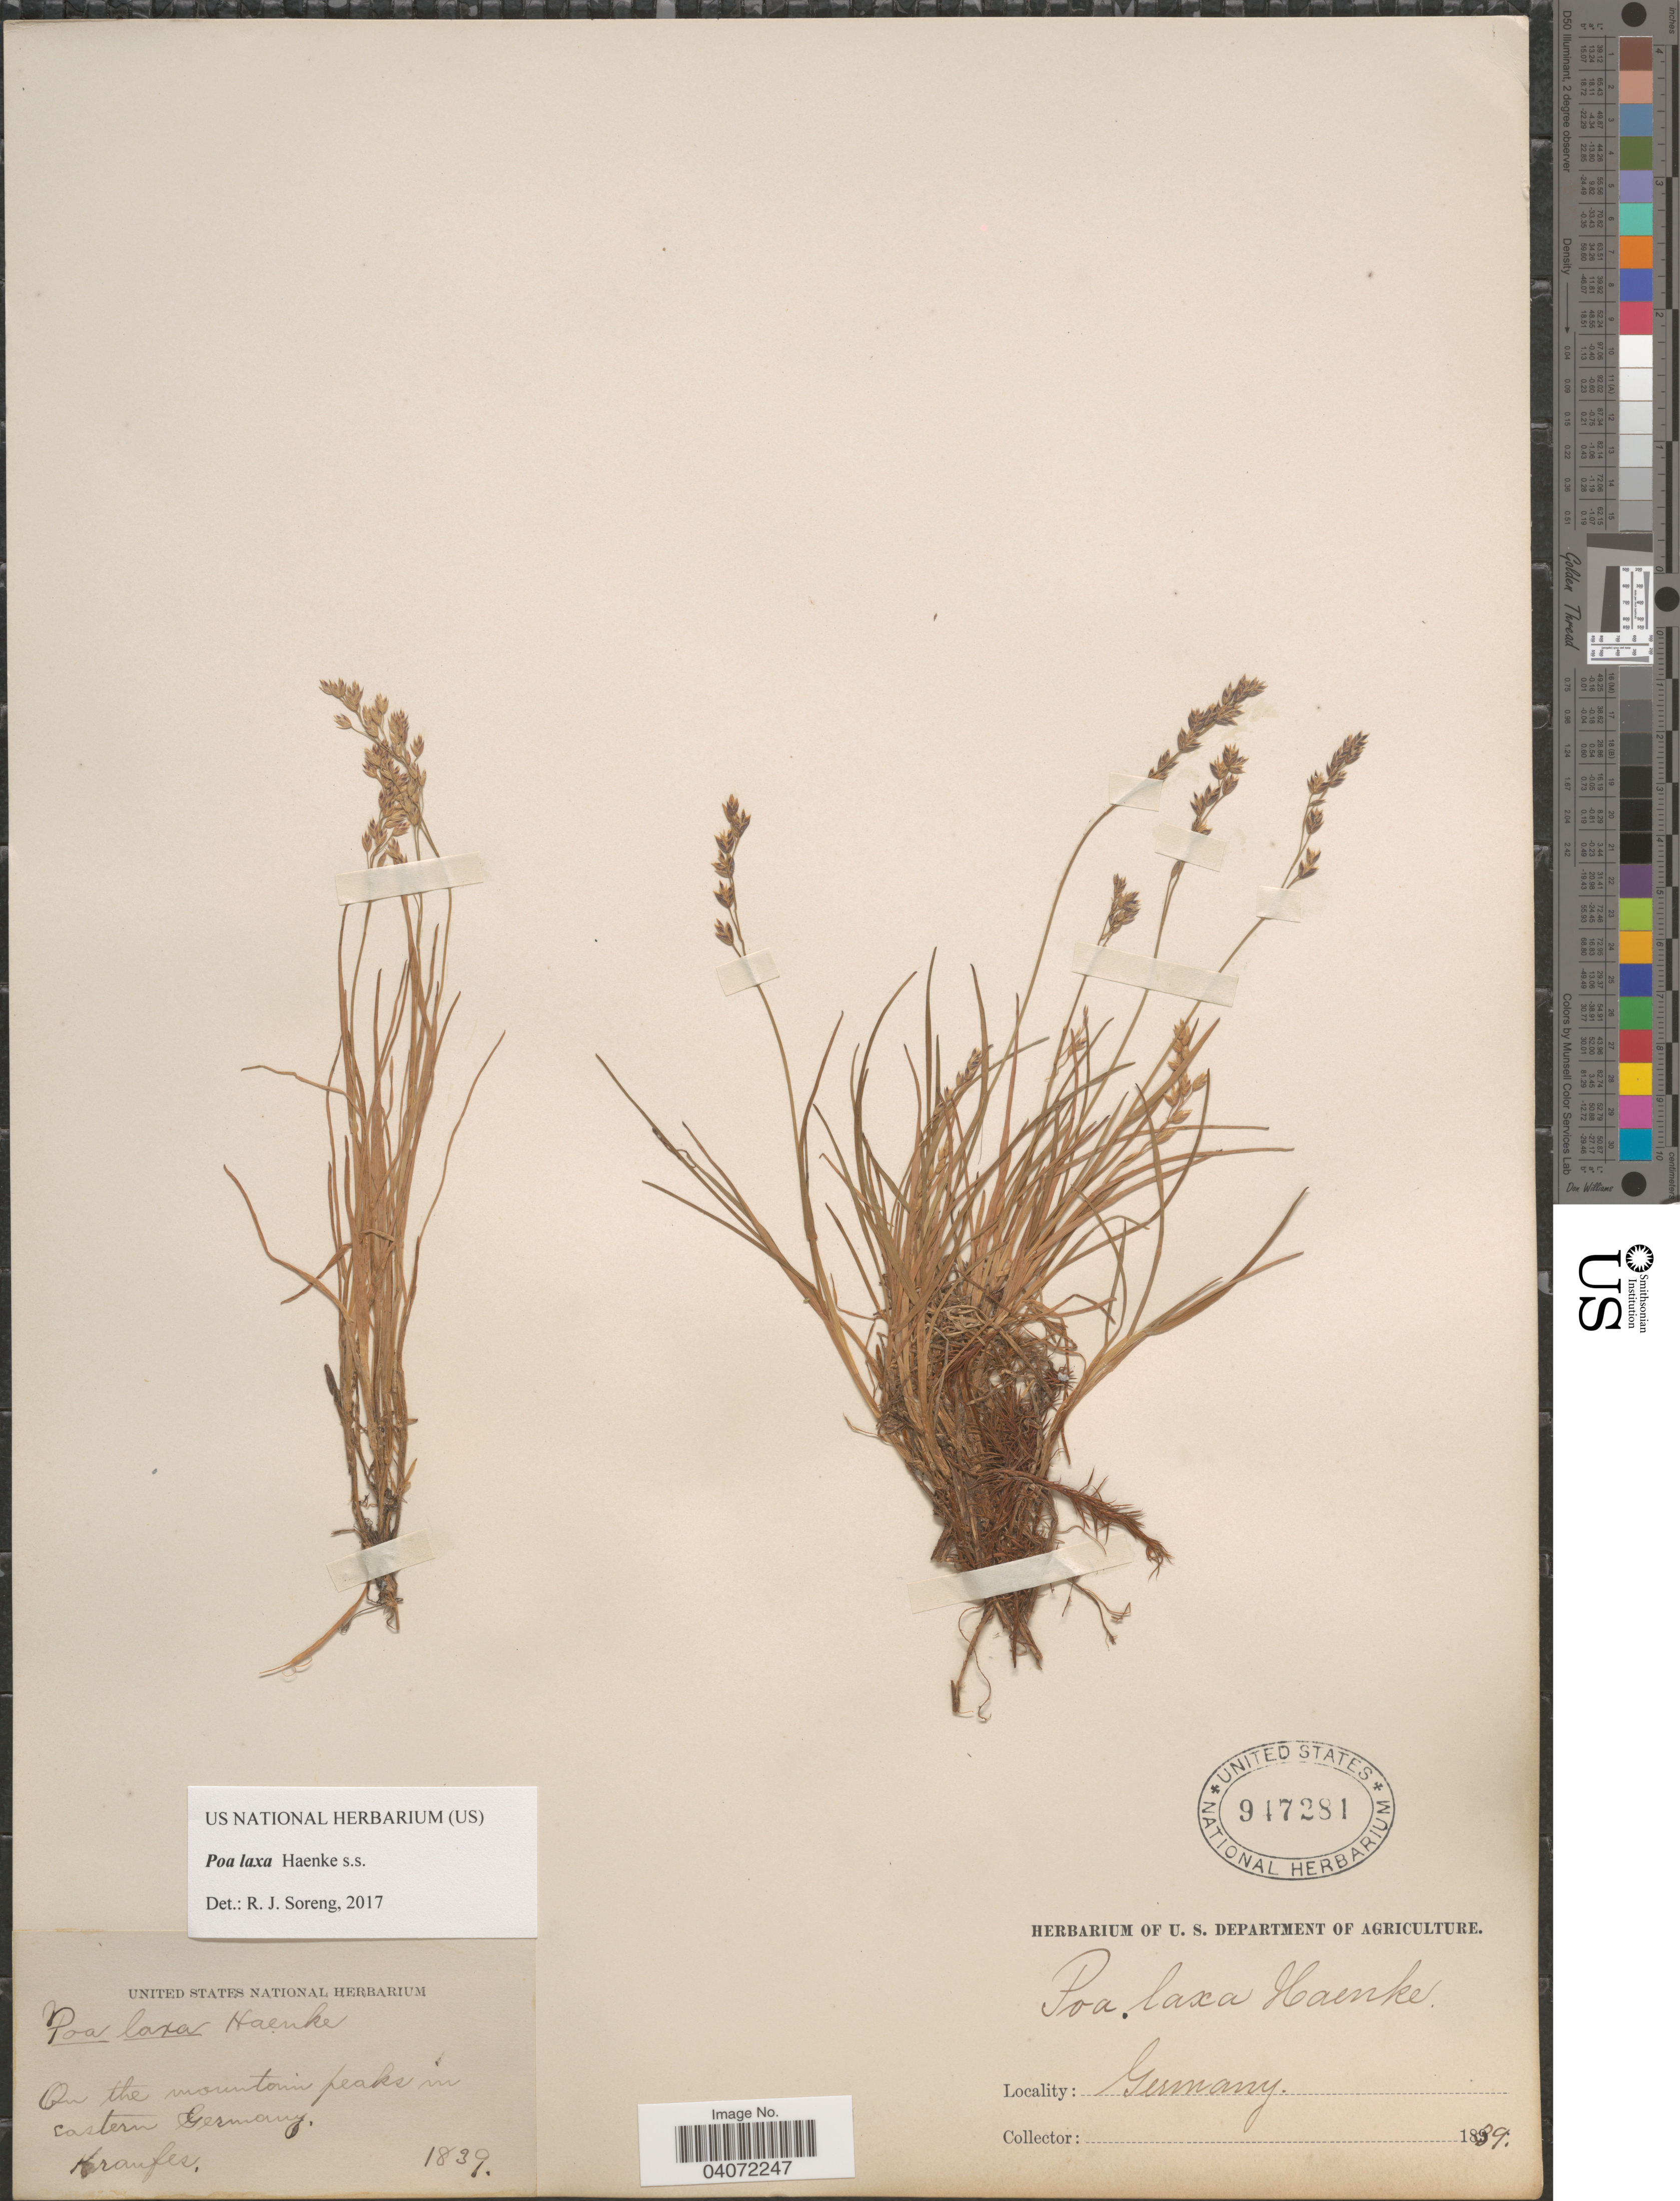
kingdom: Plantae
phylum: Tracheophyta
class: Liliopsida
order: Poales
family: Poaceae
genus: Poa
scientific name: Poa laxa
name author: Haenke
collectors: Kraufer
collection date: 1839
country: Germany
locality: On the mountain peaks in Eastern Germany.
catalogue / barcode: US 947281